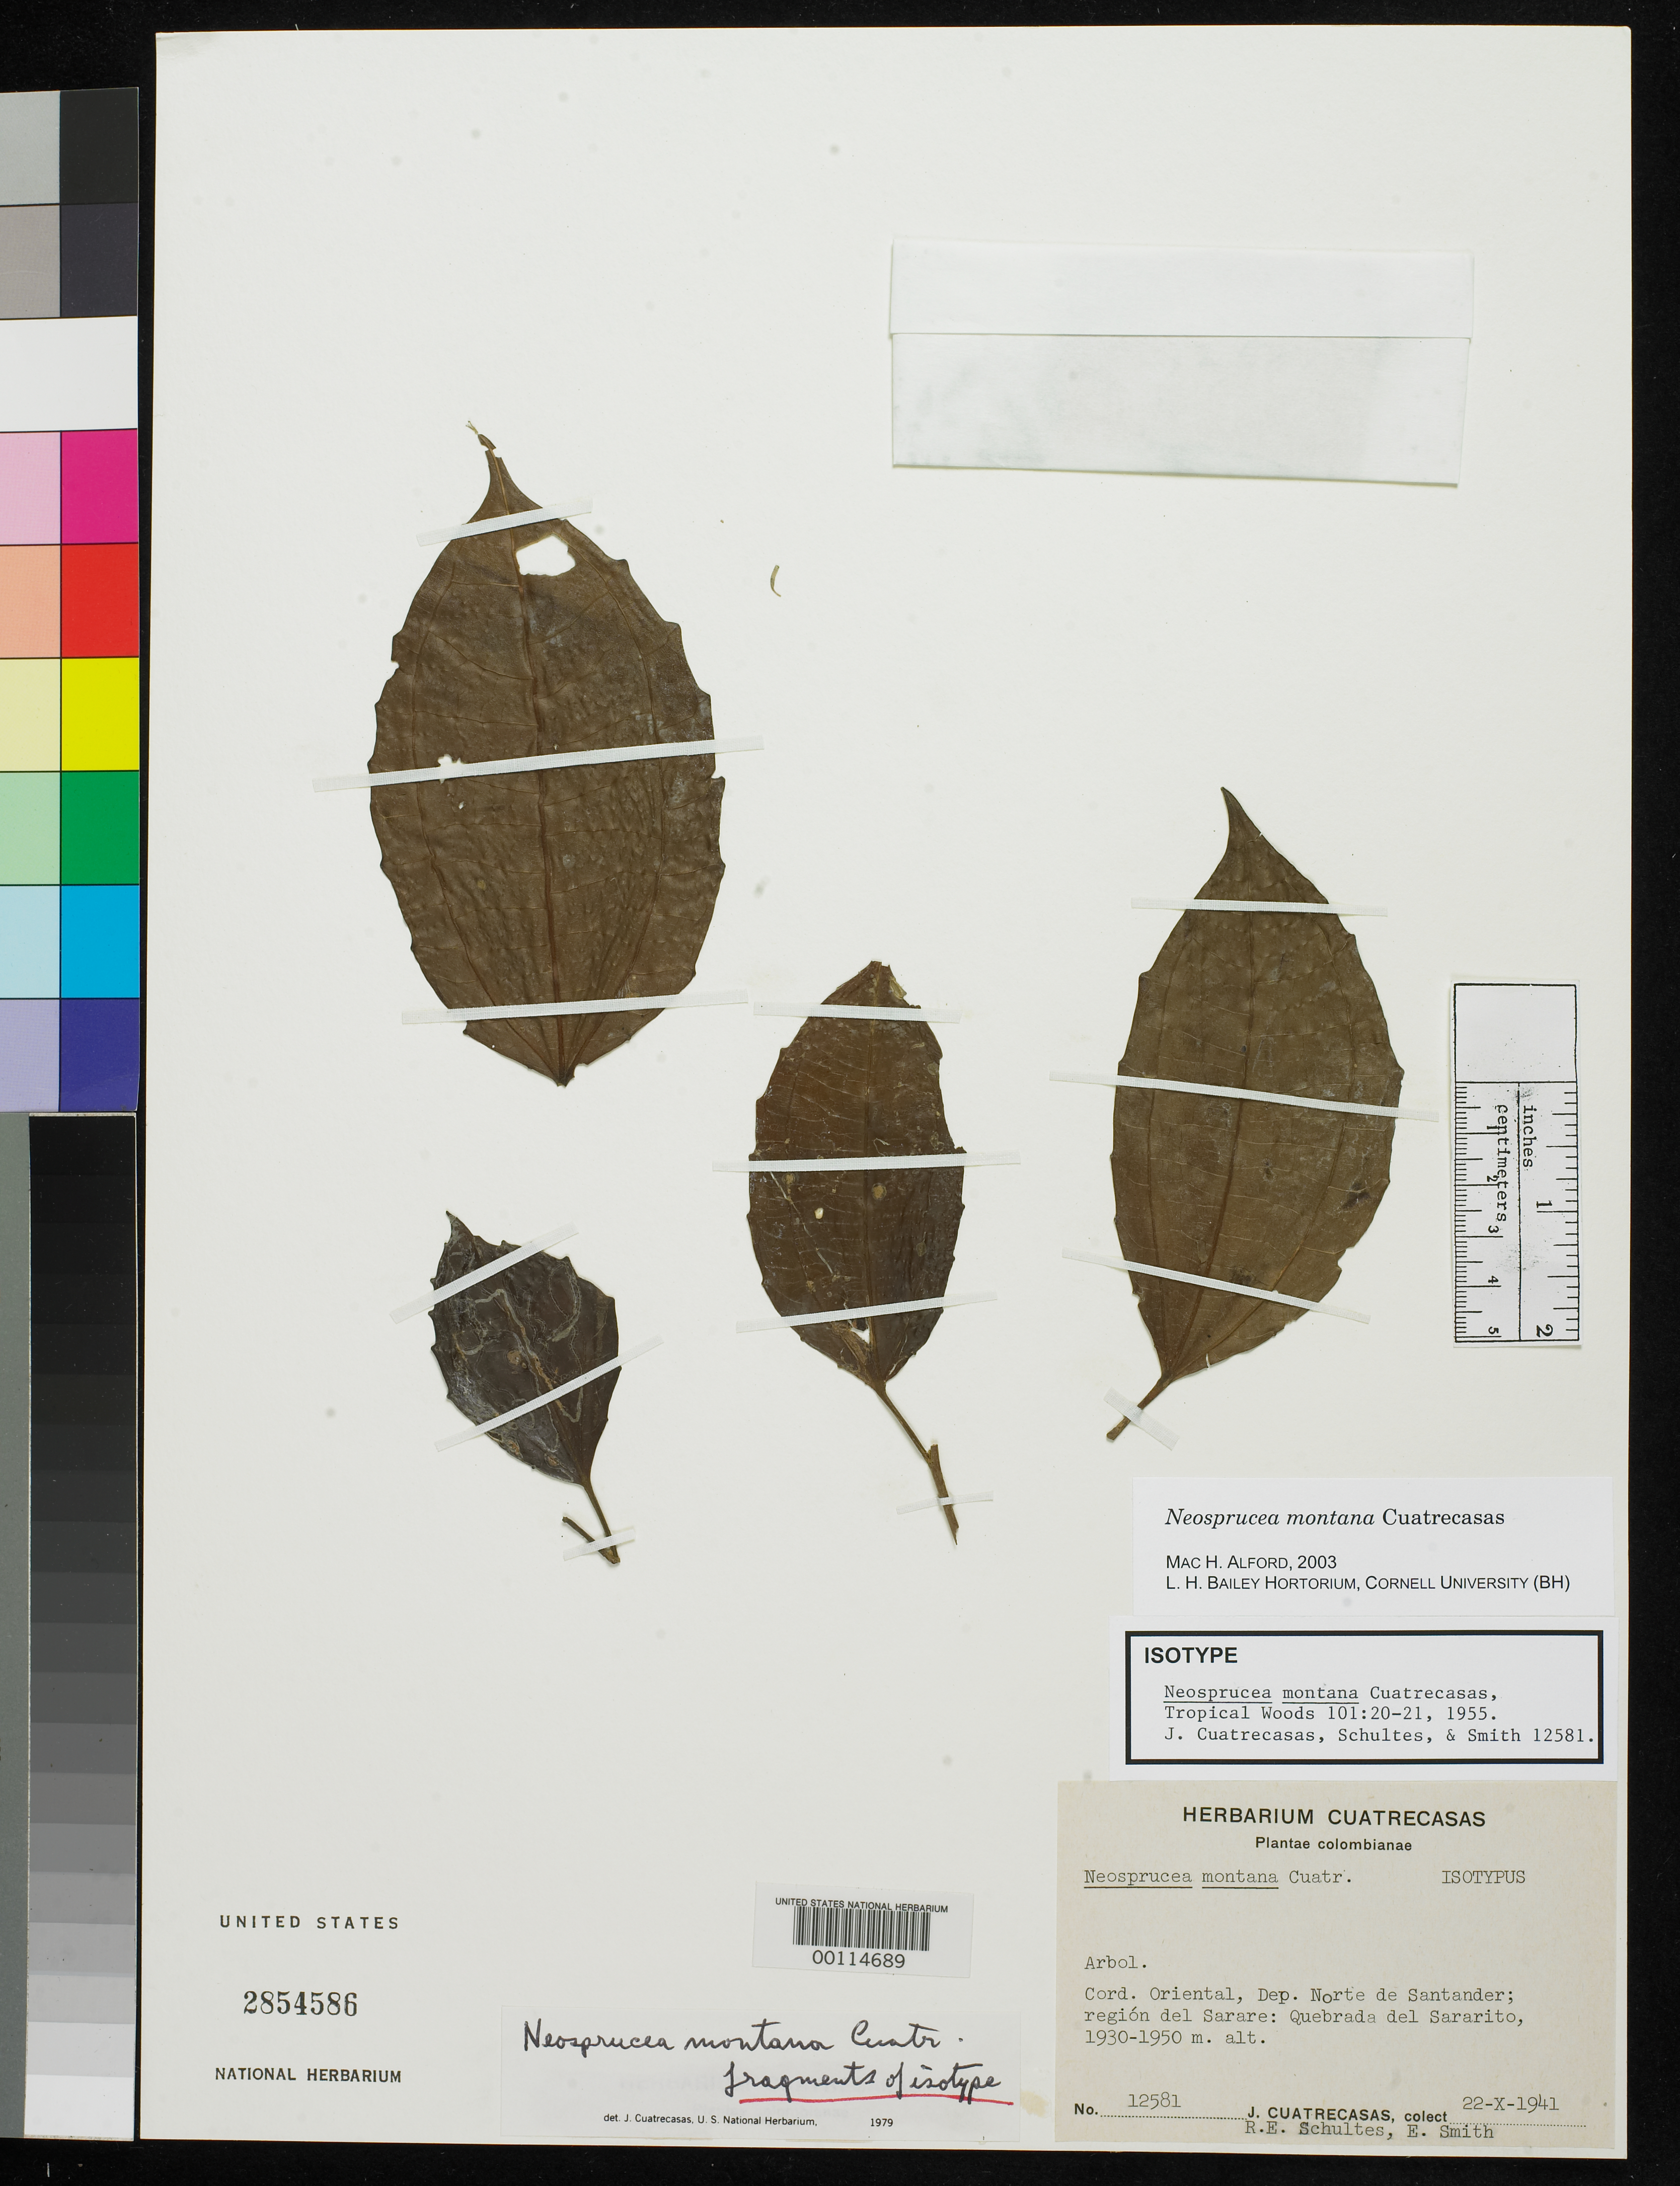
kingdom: Plantae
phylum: Tracheophyta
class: Magnoliopsida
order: Malpighiales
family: Salicaceae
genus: Neosprucea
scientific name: Neosprucea montana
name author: Cuatrec.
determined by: Alford, Mac Haverson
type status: Type Fragment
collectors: J. Cuatrecasas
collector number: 12581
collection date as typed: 22 Oct 1941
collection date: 1941-10-22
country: Colombia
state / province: Norte de Santander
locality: Cordillera Oriental, Quebrada del Sararito, region del Sarare.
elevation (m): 1930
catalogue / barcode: US 2854586